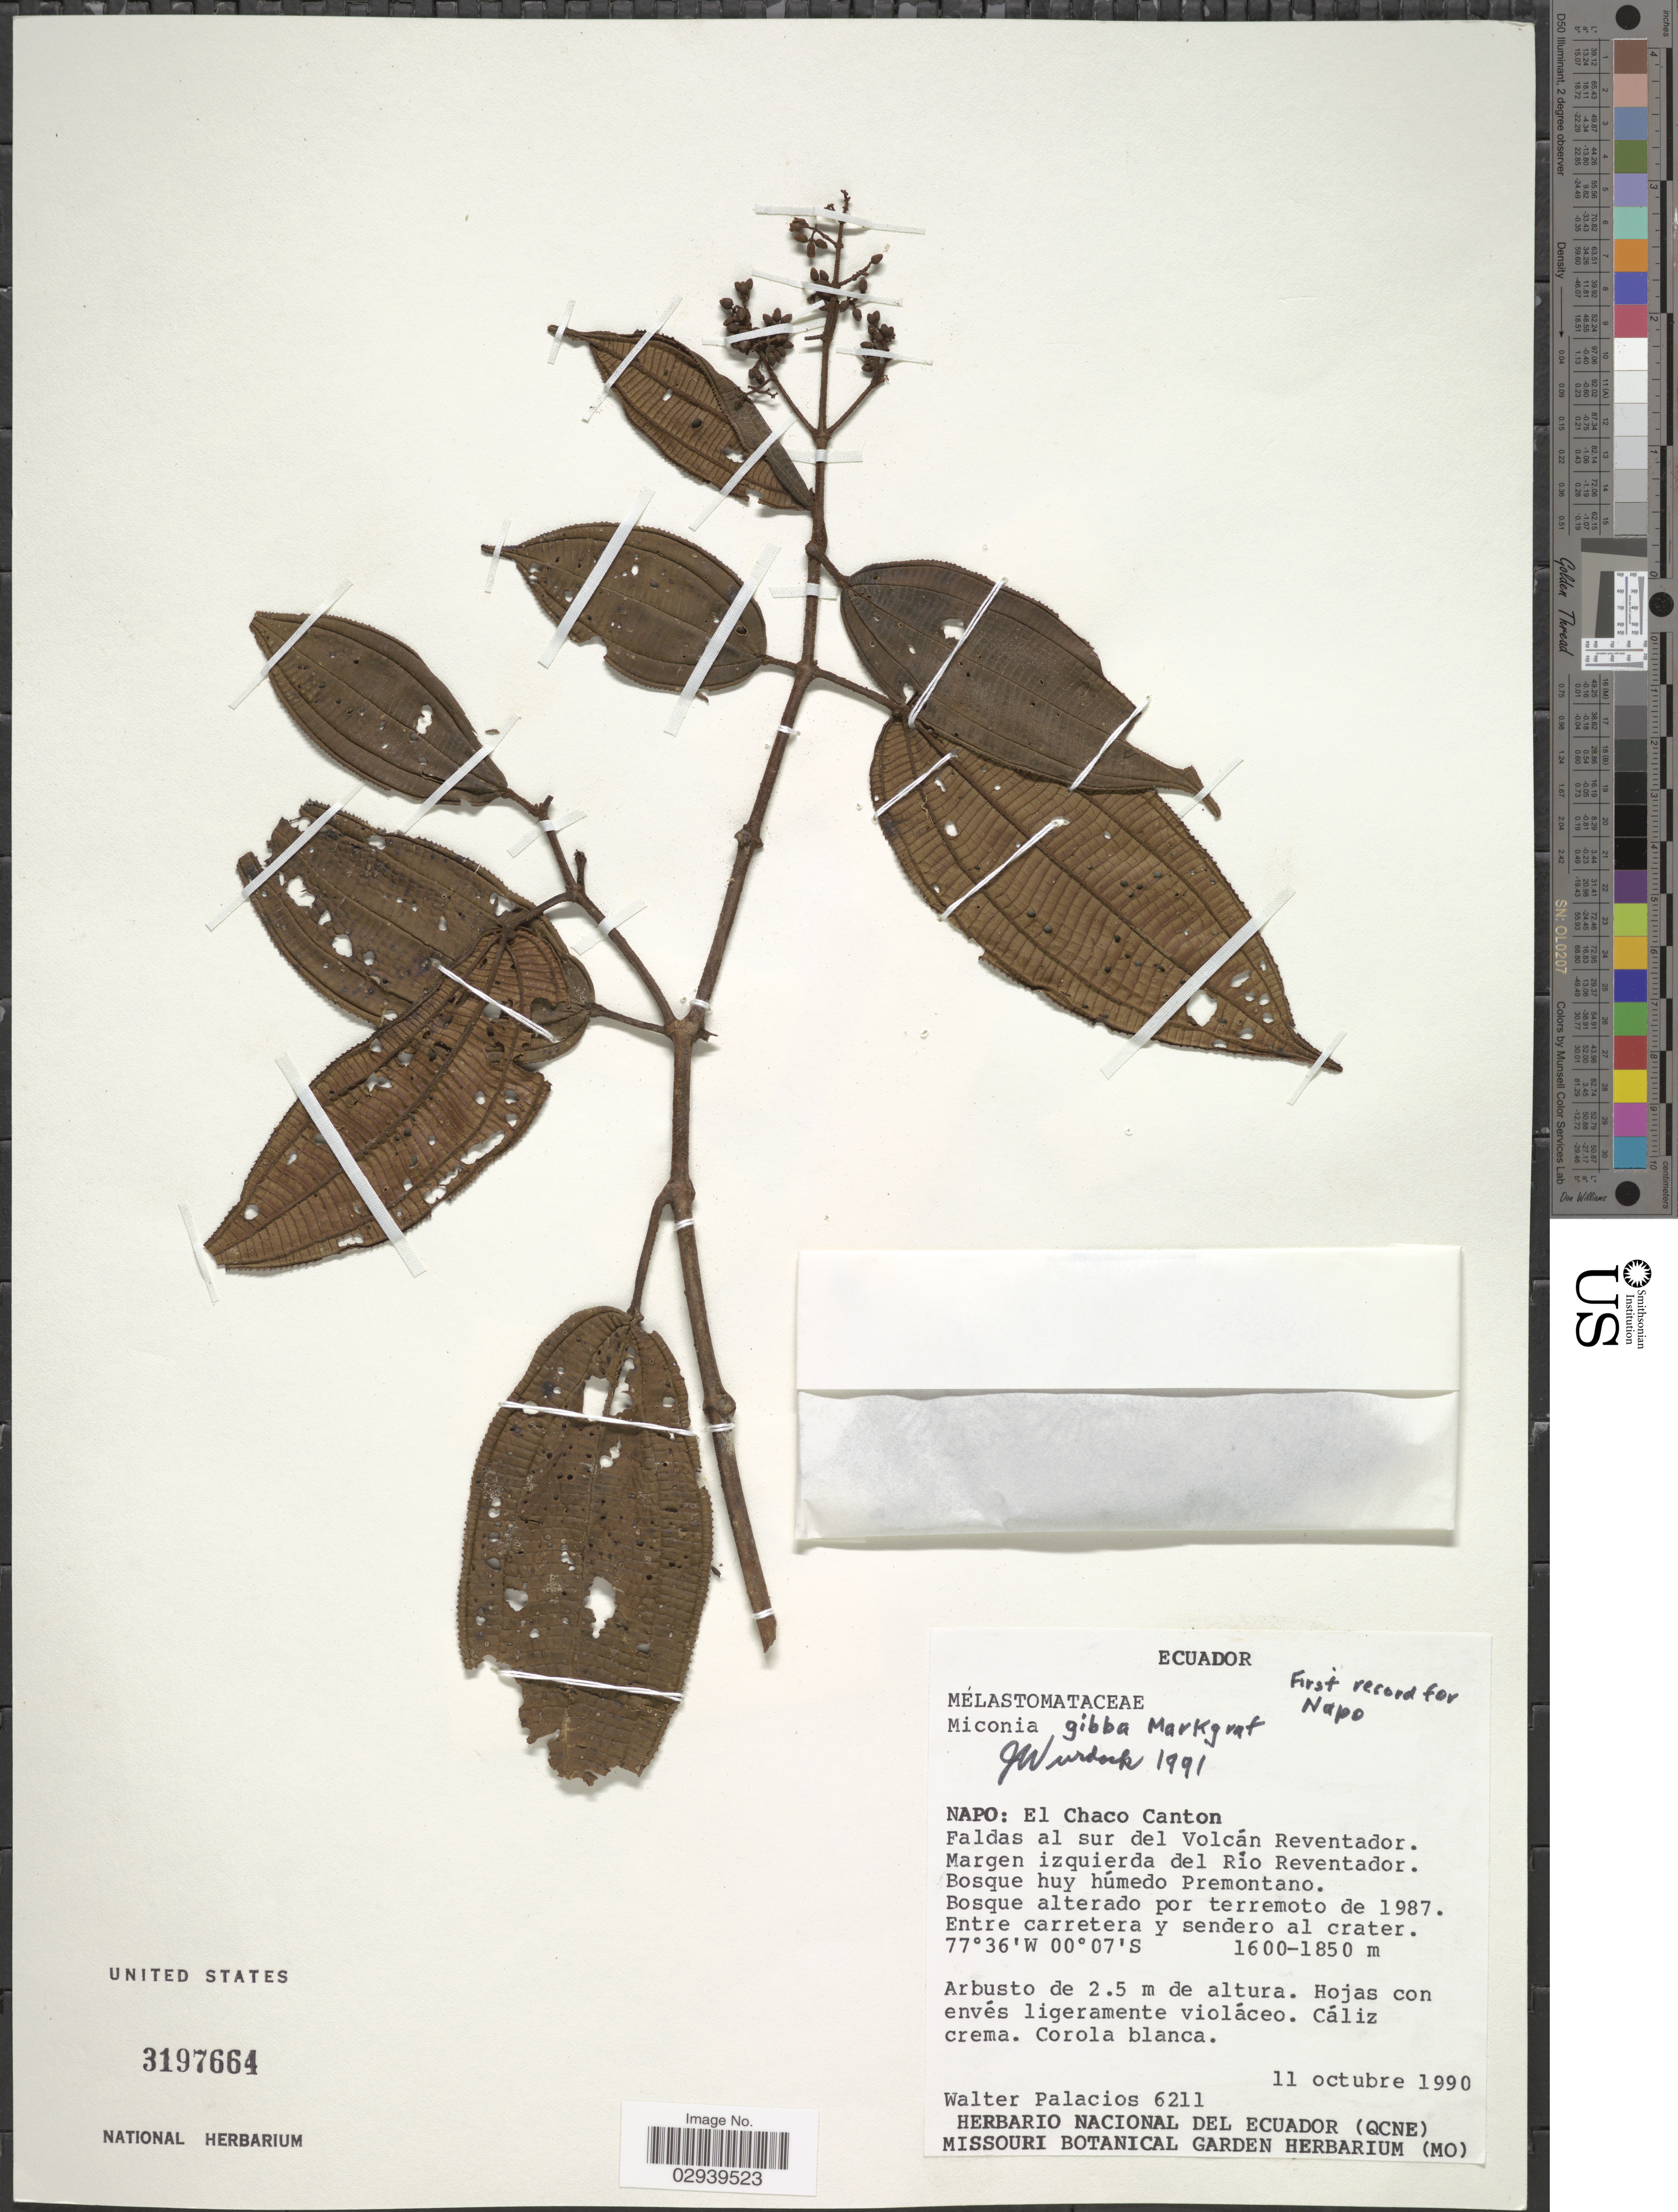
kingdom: Plantae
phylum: Tracheophyta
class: Magnoliopsida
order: Myrtales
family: Melastomataceae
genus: Miconia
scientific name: Miconia gibba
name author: Markgr.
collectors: W. Palacios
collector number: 6211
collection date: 1990-10-11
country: Ecuador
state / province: Napo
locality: El Chaco Canton, Faldas al sur del Volcán Reventador. Margen izquierda del Rio Reventador.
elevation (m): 1600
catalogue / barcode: US 3197664